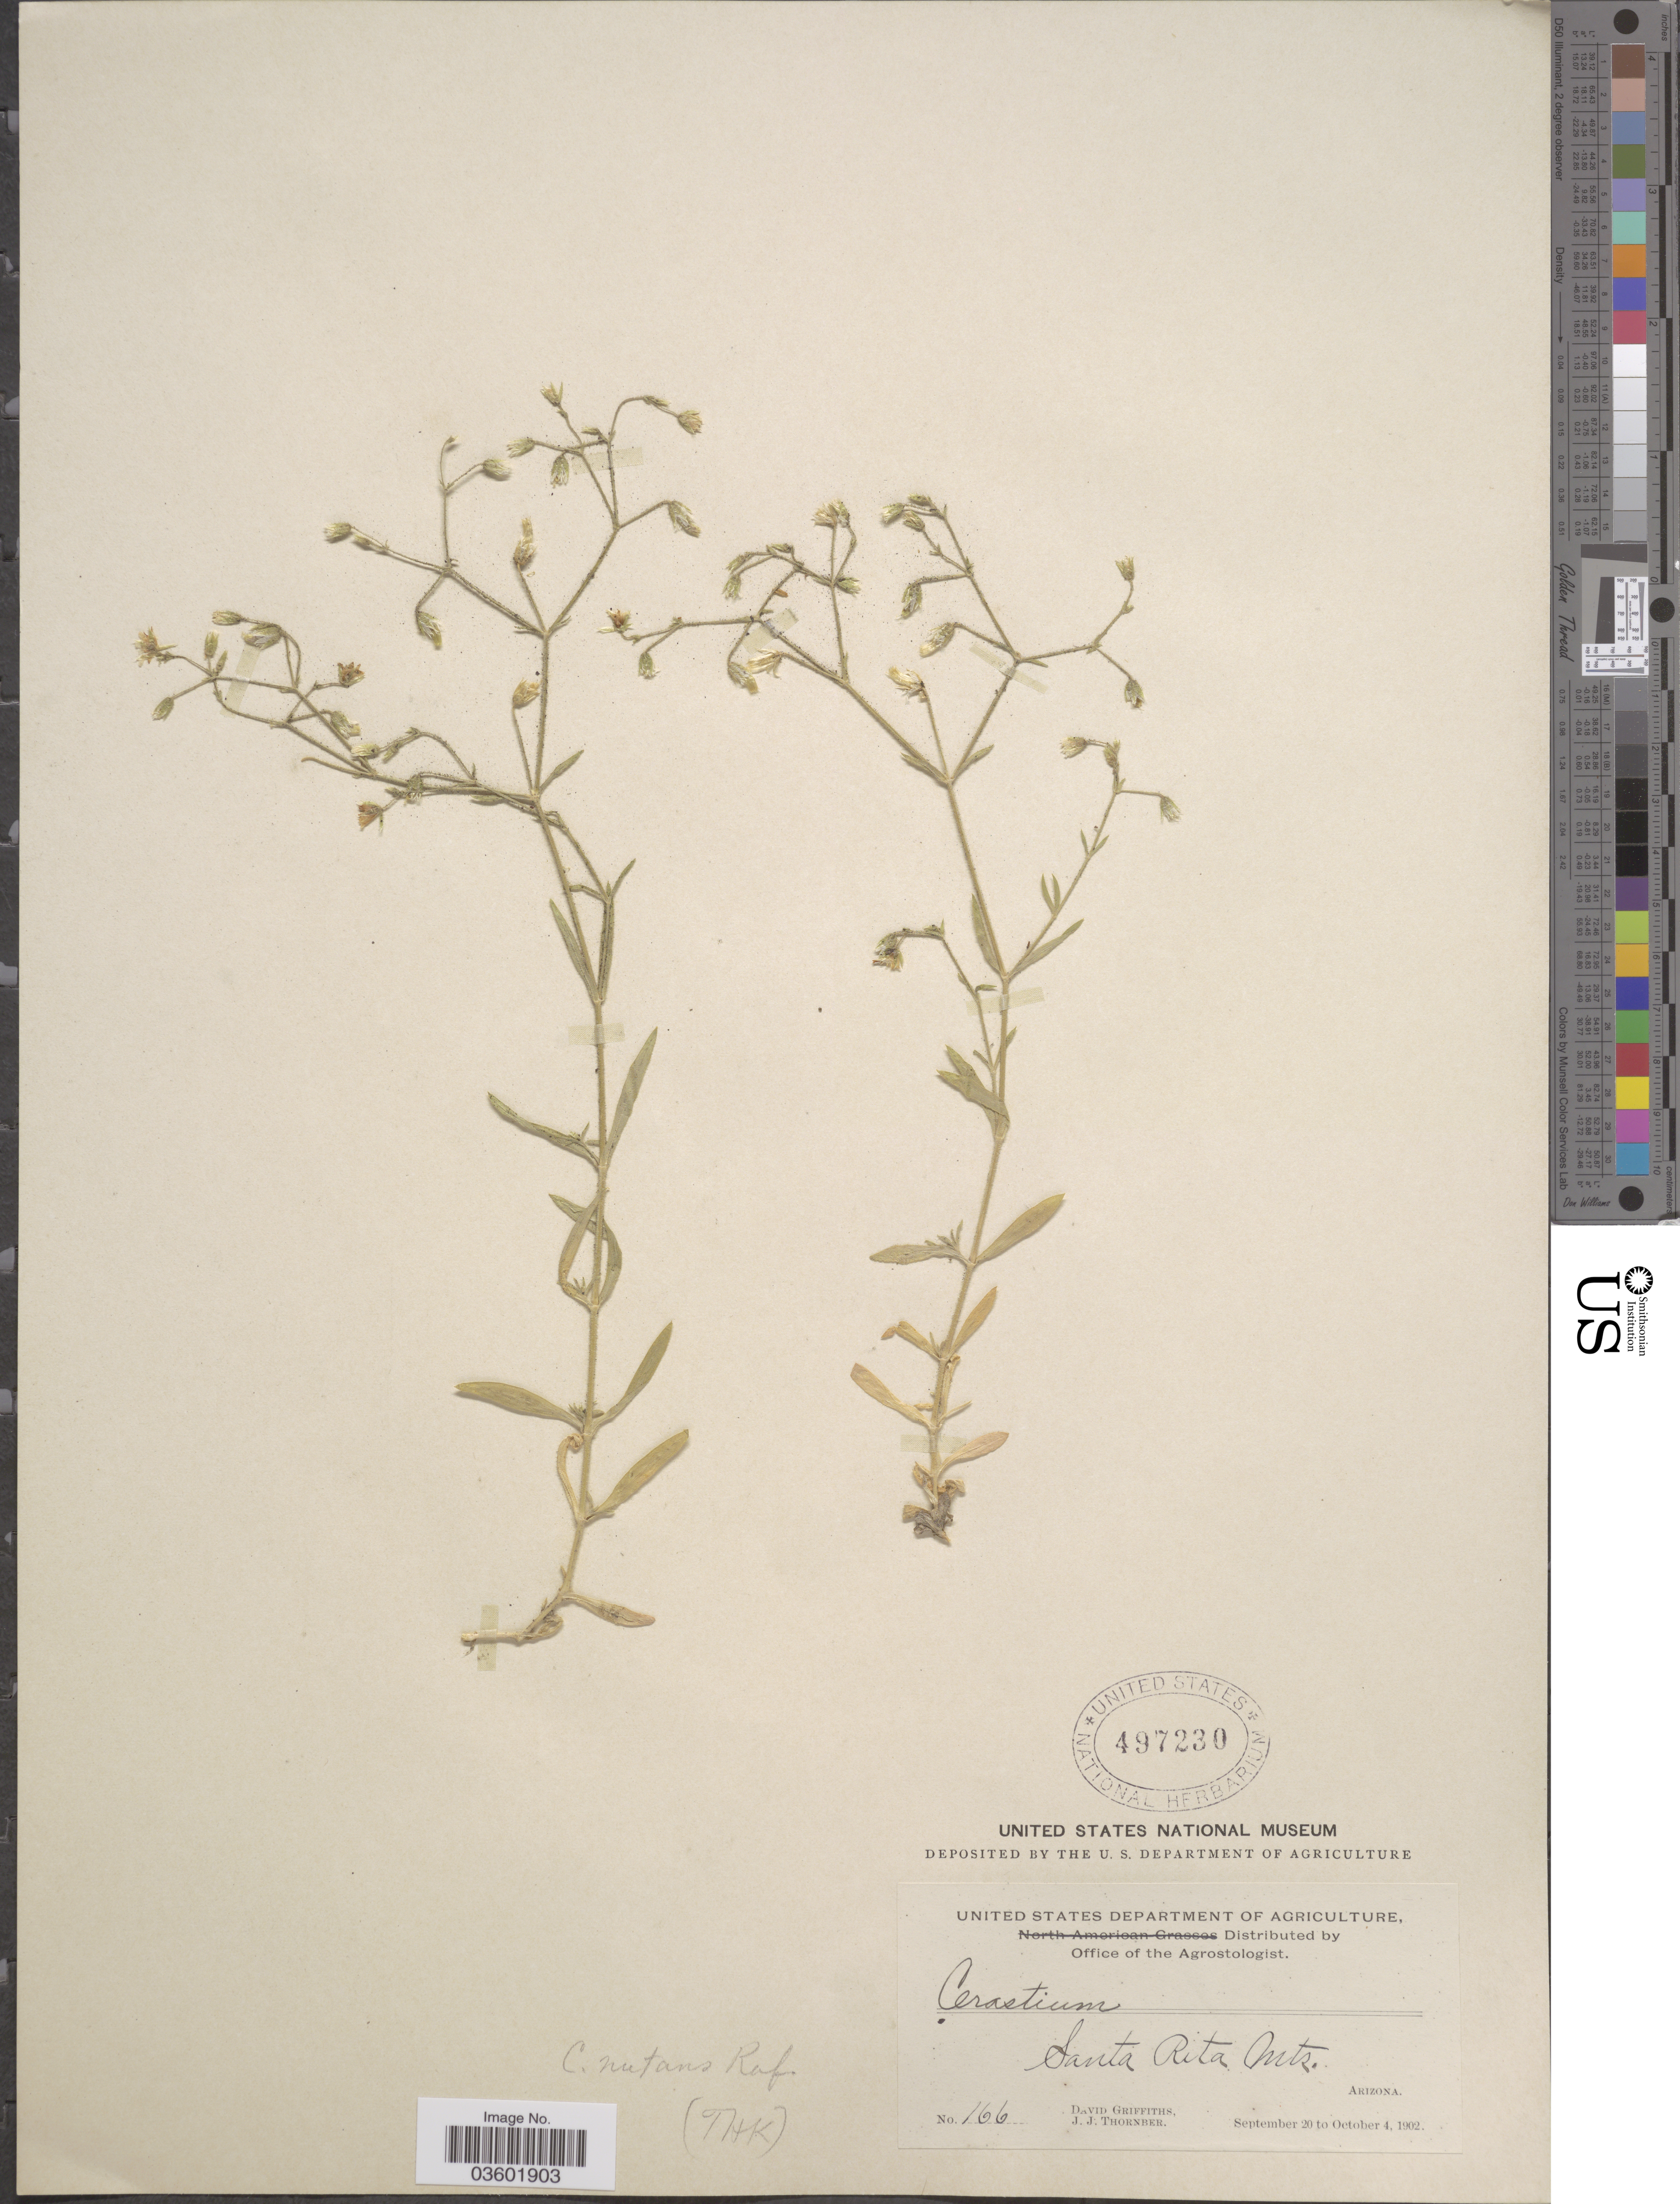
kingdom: Plantae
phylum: Tracheophyta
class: Magnoliopsida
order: Caryophyllales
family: Caryophyllaceae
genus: Cerastium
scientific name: Cerastium nutans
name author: Raf.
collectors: D. Griffiths & J. Thornber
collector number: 166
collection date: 1902-09-20/1902-10-04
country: United States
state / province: Arizona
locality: Santa Rita Mts.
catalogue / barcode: US 497230